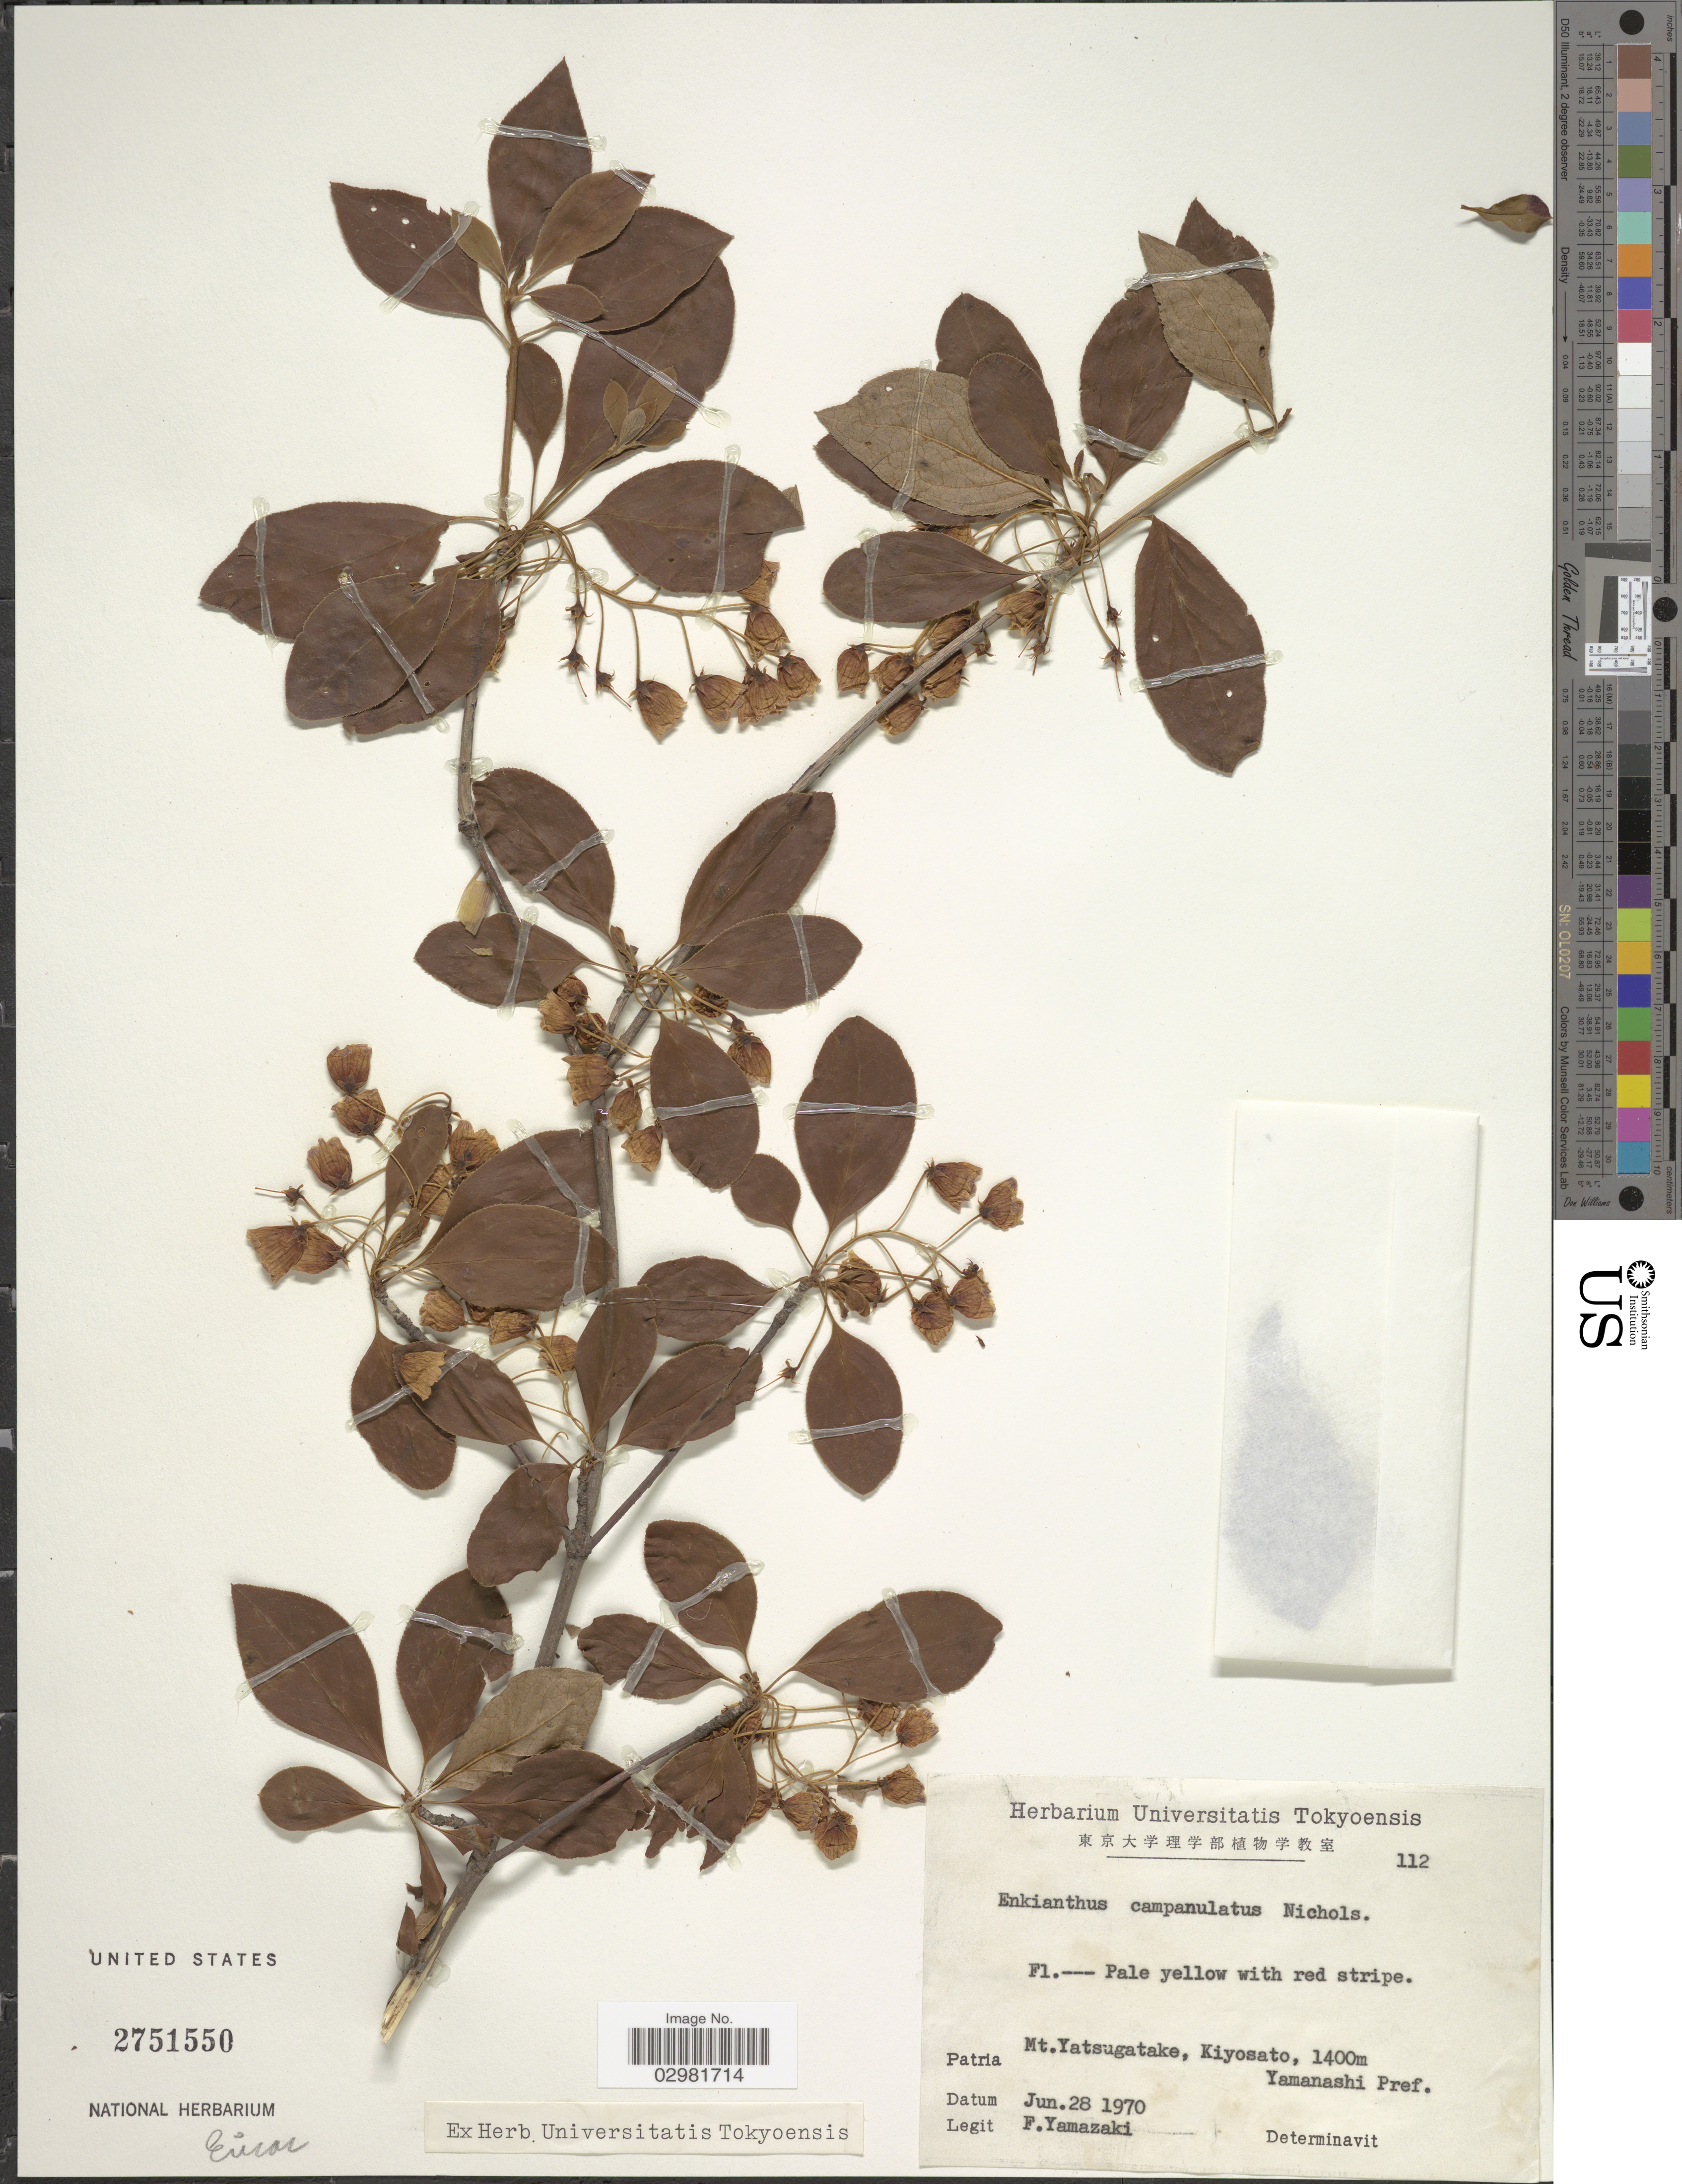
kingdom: Plantae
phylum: Tracheophyta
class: Magnoliopsida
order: Ericales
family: Ericaceae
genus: Enkianthus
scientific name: Enkianthus campanulatus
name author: (Miq.) G. Nicholson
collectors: F. Yamazaki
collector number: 112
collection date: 1970-06-28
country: Japan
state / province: Yamanasi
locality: Mt. Yatsugatake, Kiyosato, Yamanashi Pref.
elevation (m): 1400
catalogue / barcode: US 2751550